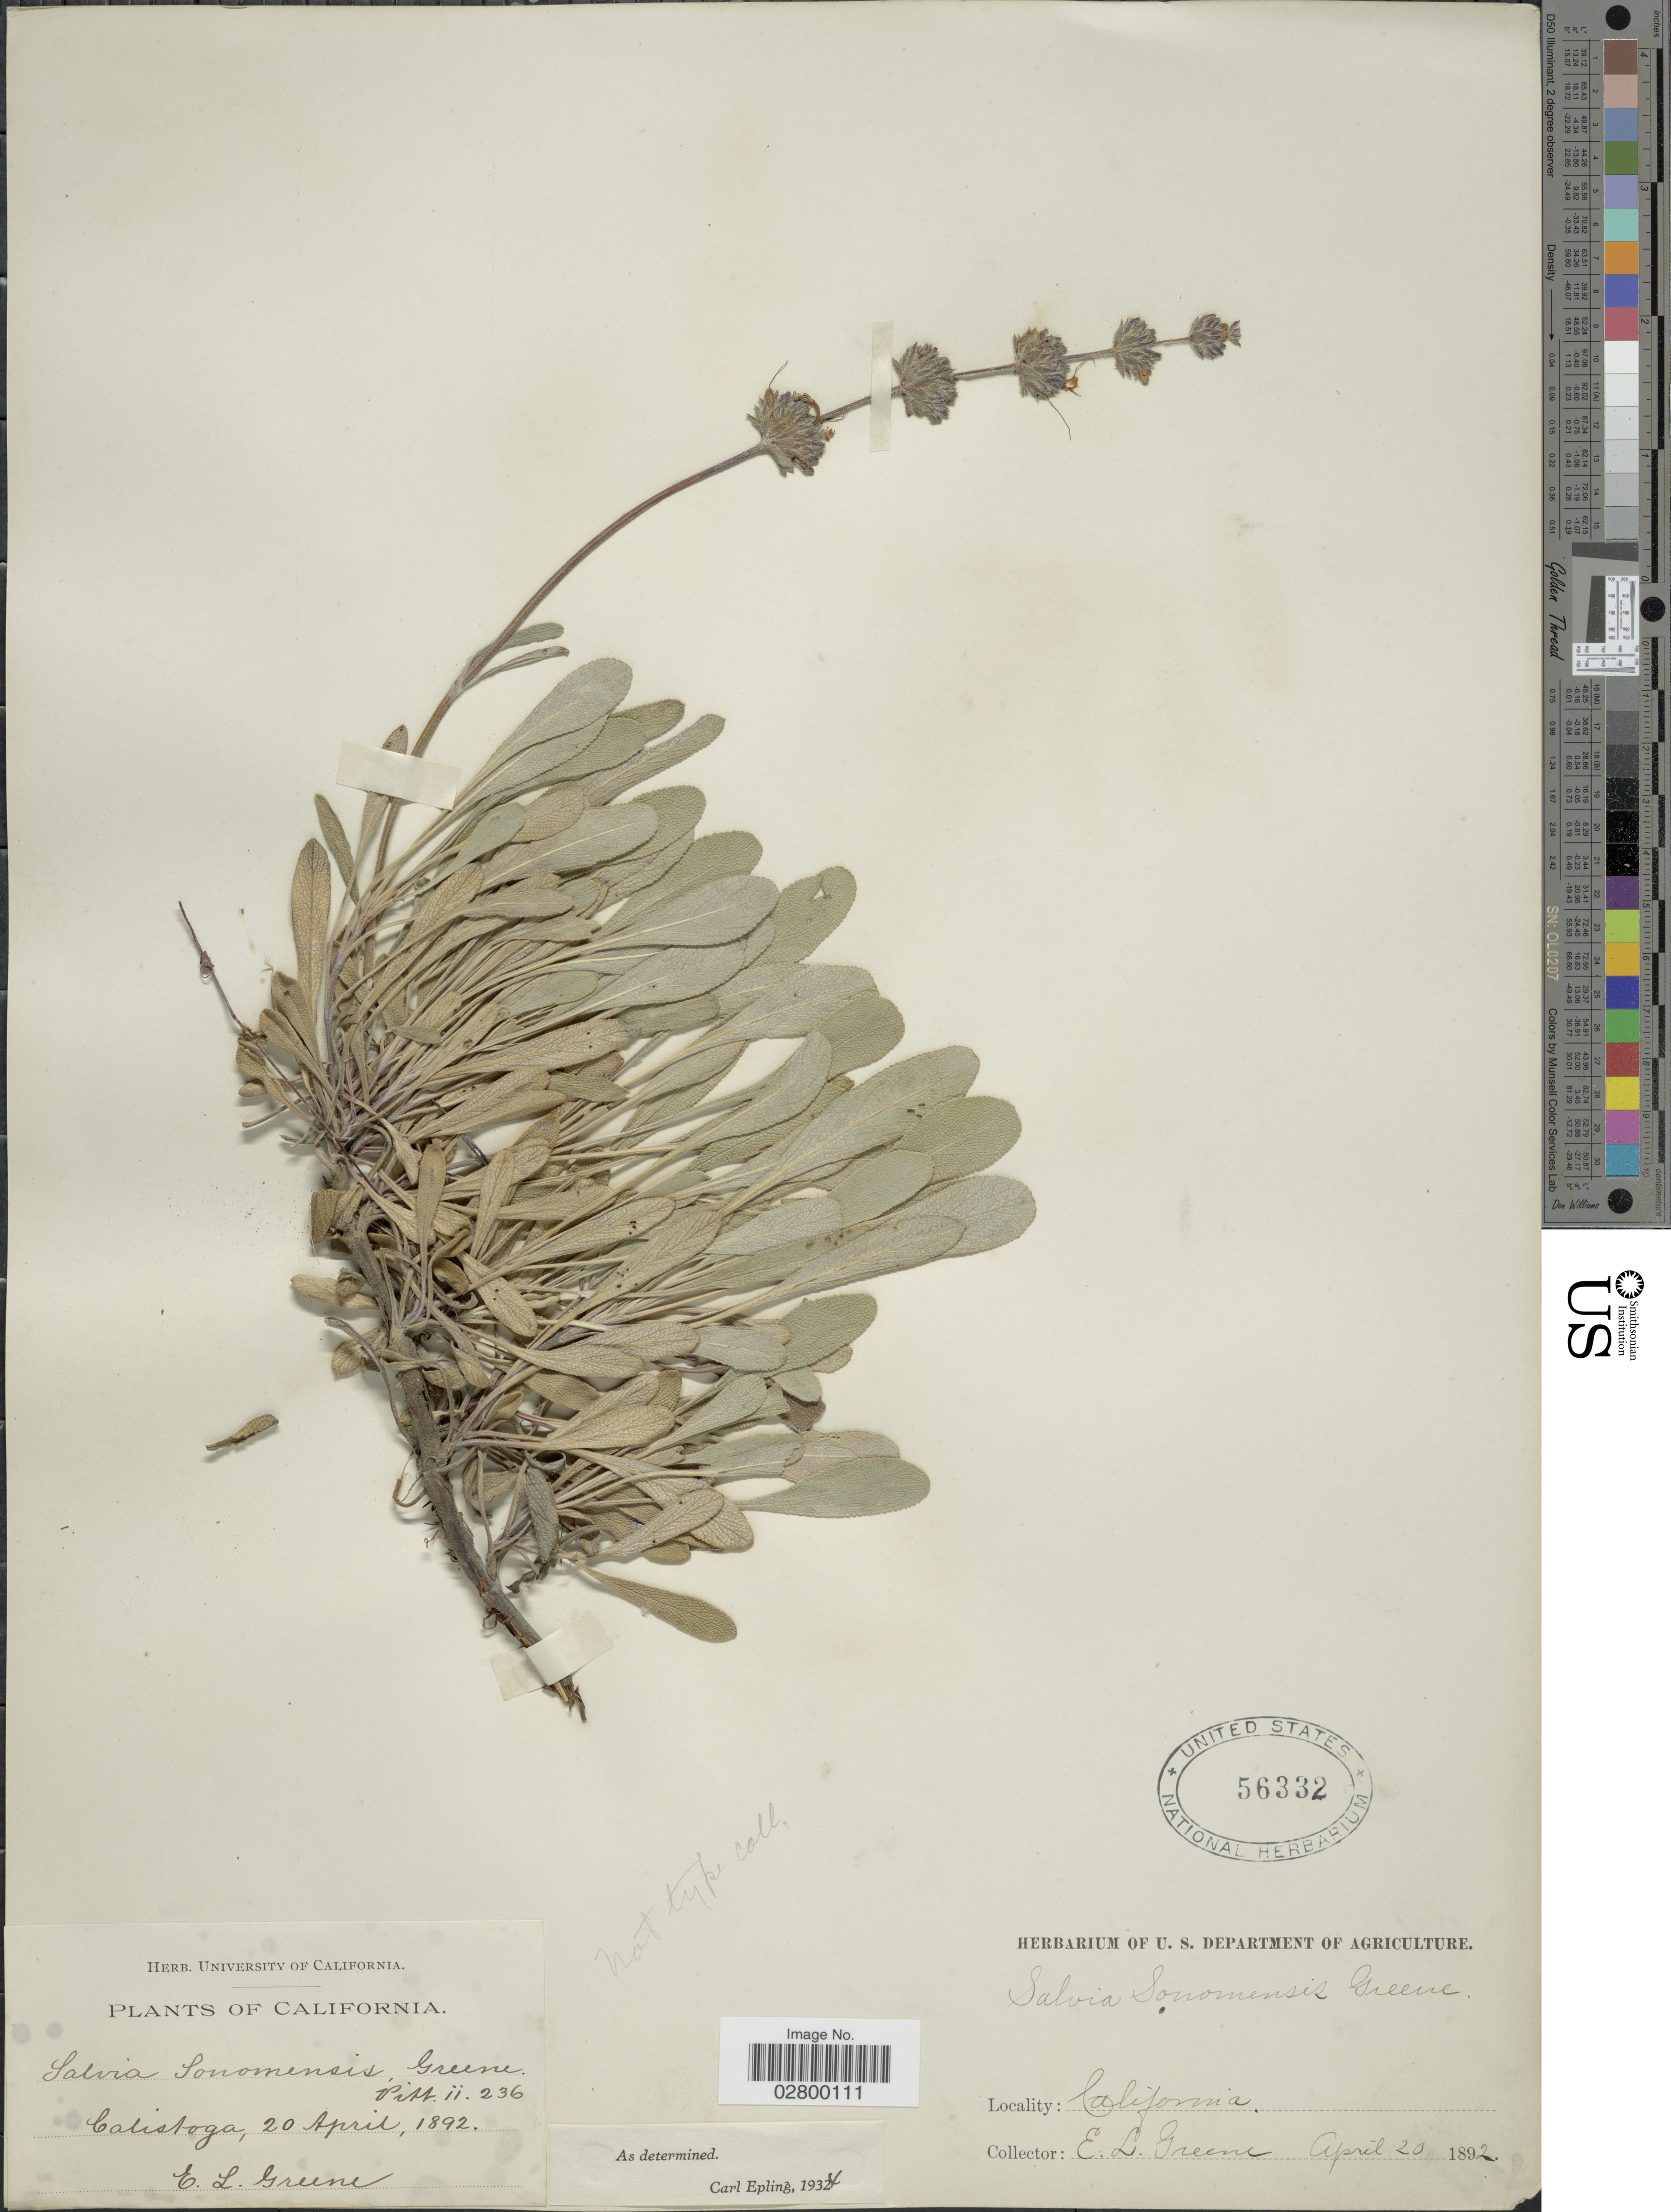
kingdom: Plantae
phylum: Tracheophyta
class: Magnoliopsida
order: Lamiales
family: Lamiaceae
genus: Salvia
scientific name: Salvia sonomensis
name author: Greene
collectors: E. L. Greene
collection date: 1892-04-20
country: United States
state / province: California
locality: Calistoga.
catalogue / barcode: US 56332